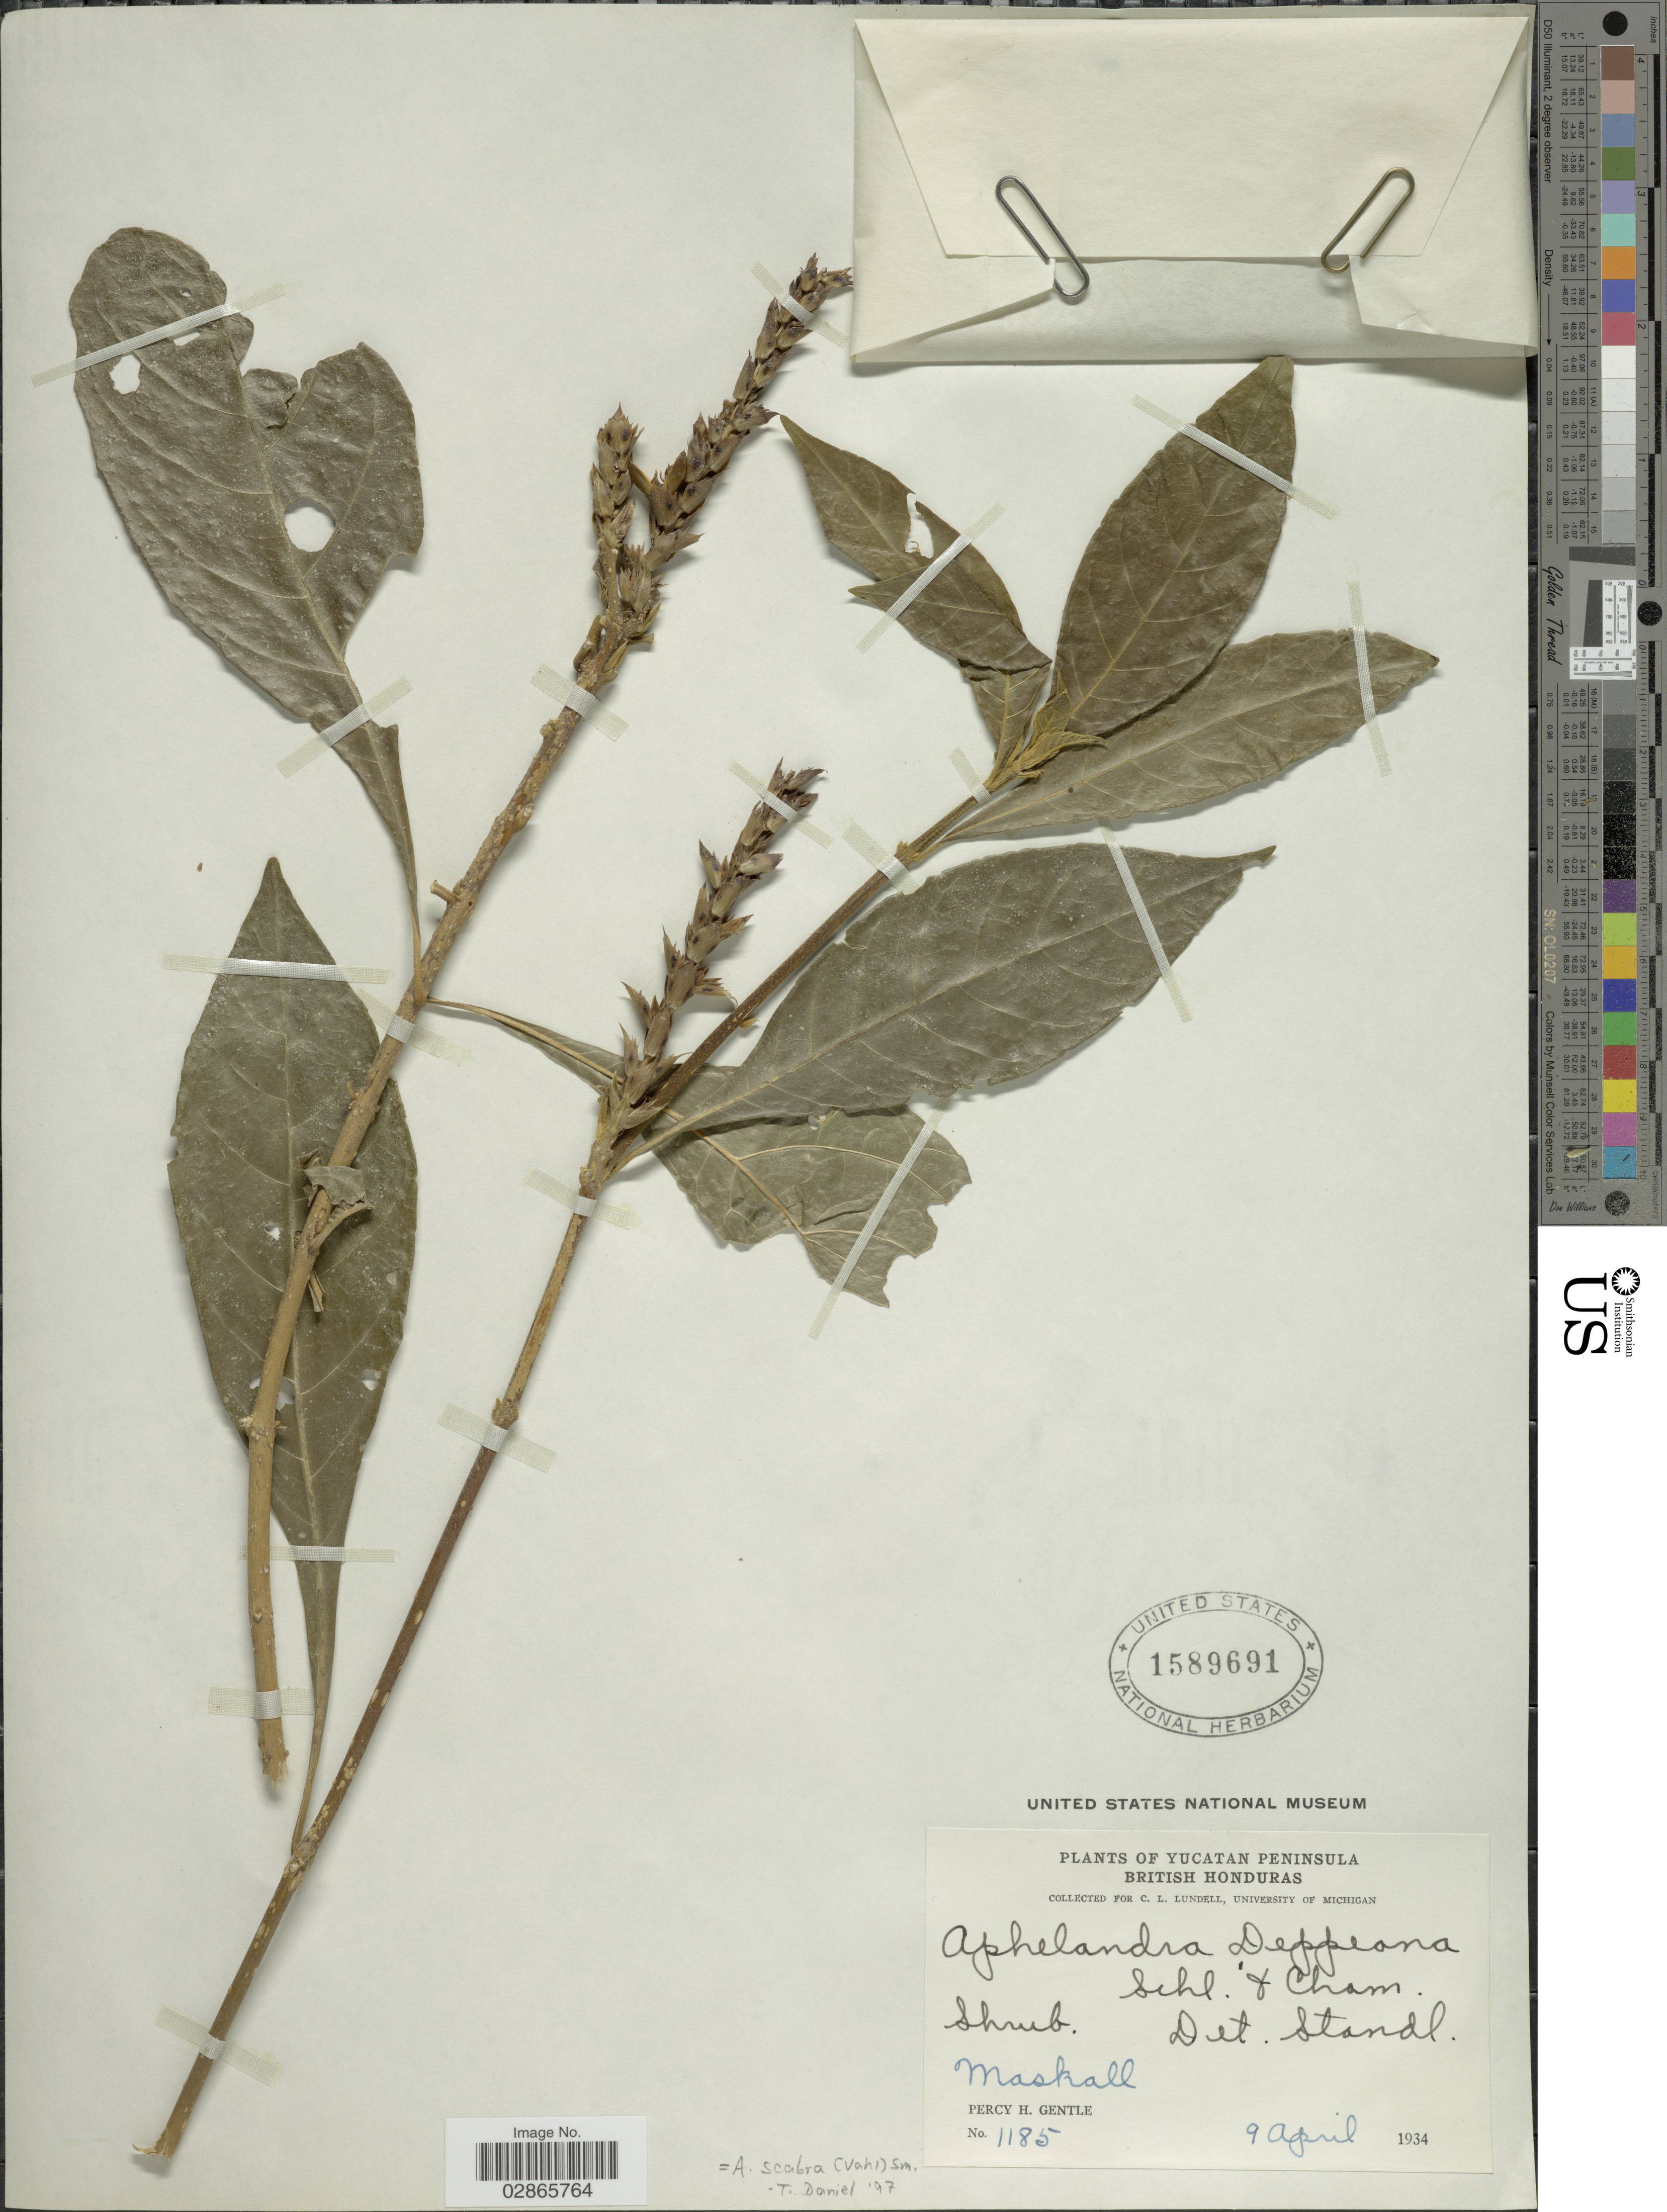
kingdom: Plantae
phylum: Tracheophyta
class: Magnoliopsida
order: Lamiales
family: Acanthaceae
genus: Aphelandra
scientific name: Aphelandra deppeana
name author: Schltdl. & Cham.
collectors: P. H. Gentle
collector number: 1185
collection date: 1934-04-09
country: Belize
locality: Yucatan Peninsula. British Honduras.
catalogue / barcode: US 1589691